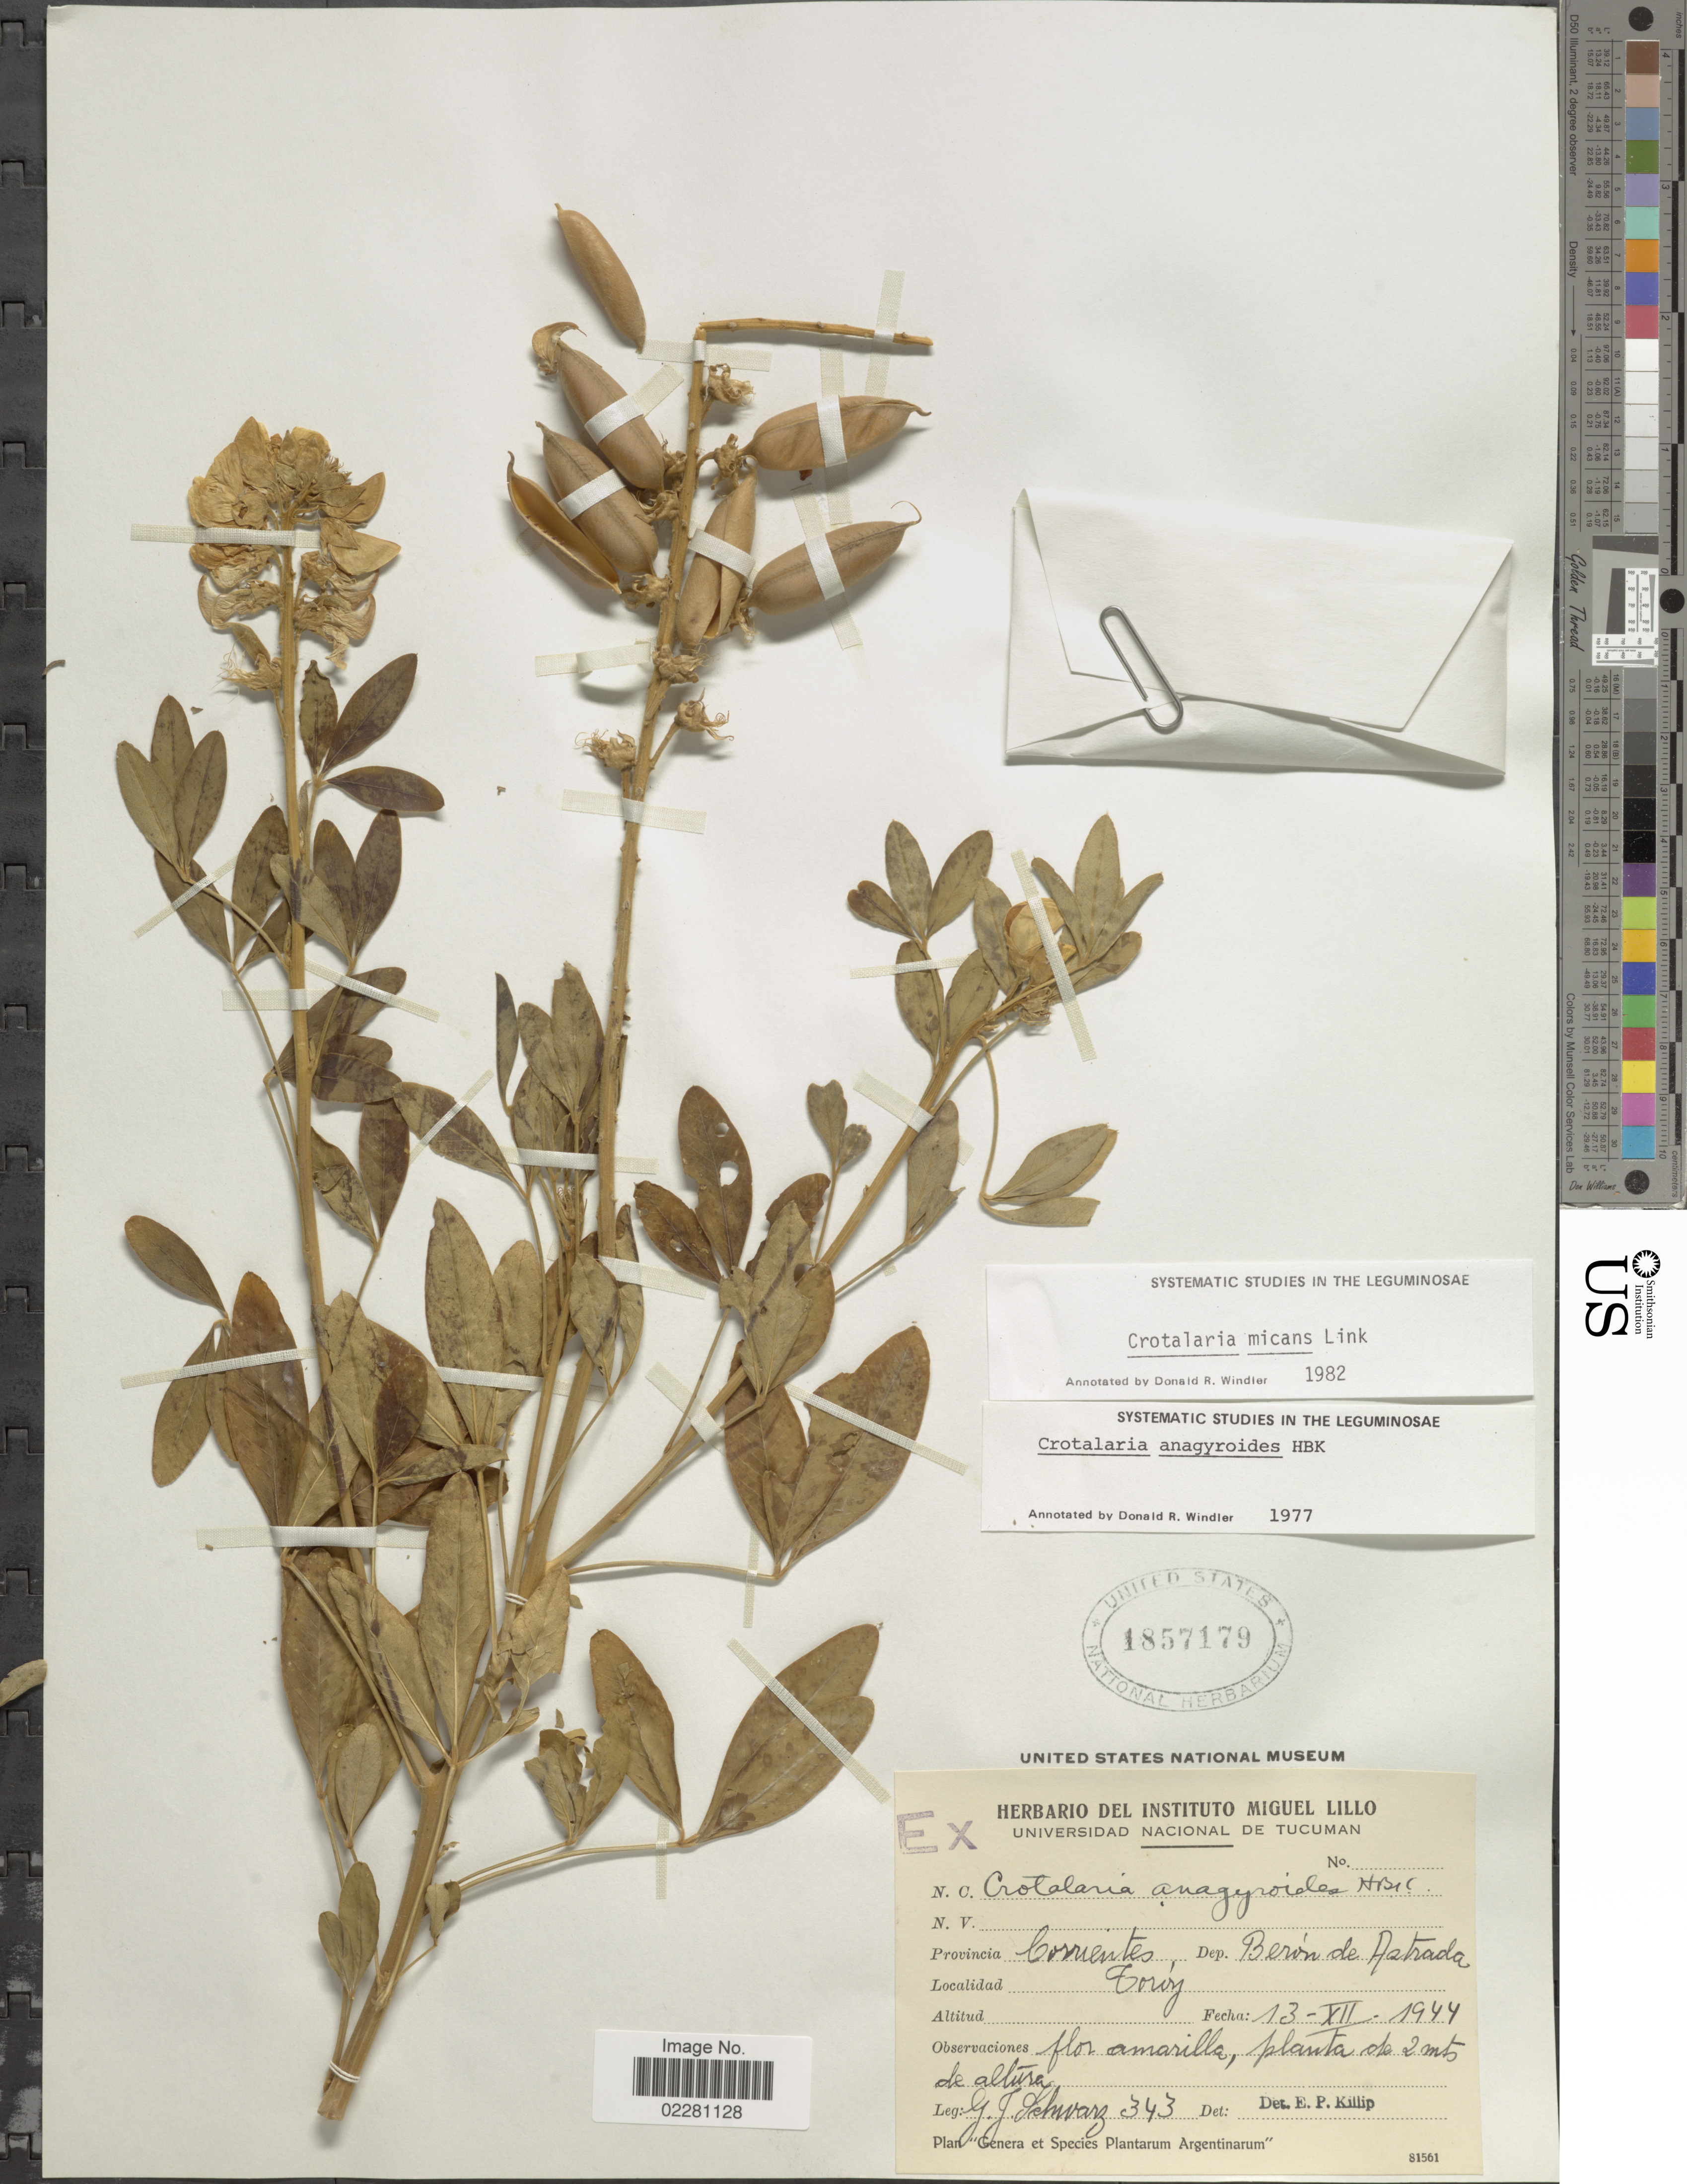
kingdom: Plantae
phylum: Tracheophyta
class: Magnoliopsida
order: Fabales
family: Fabaceae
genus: Crotalaria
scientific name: Crotalaria micans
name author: Link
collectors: G. J. Schwarz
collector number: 343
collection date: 1944-12-13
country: Argentina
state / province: Corrientes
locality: Dep. Beron de Astrada, Coróy.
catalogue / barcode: US 1857179